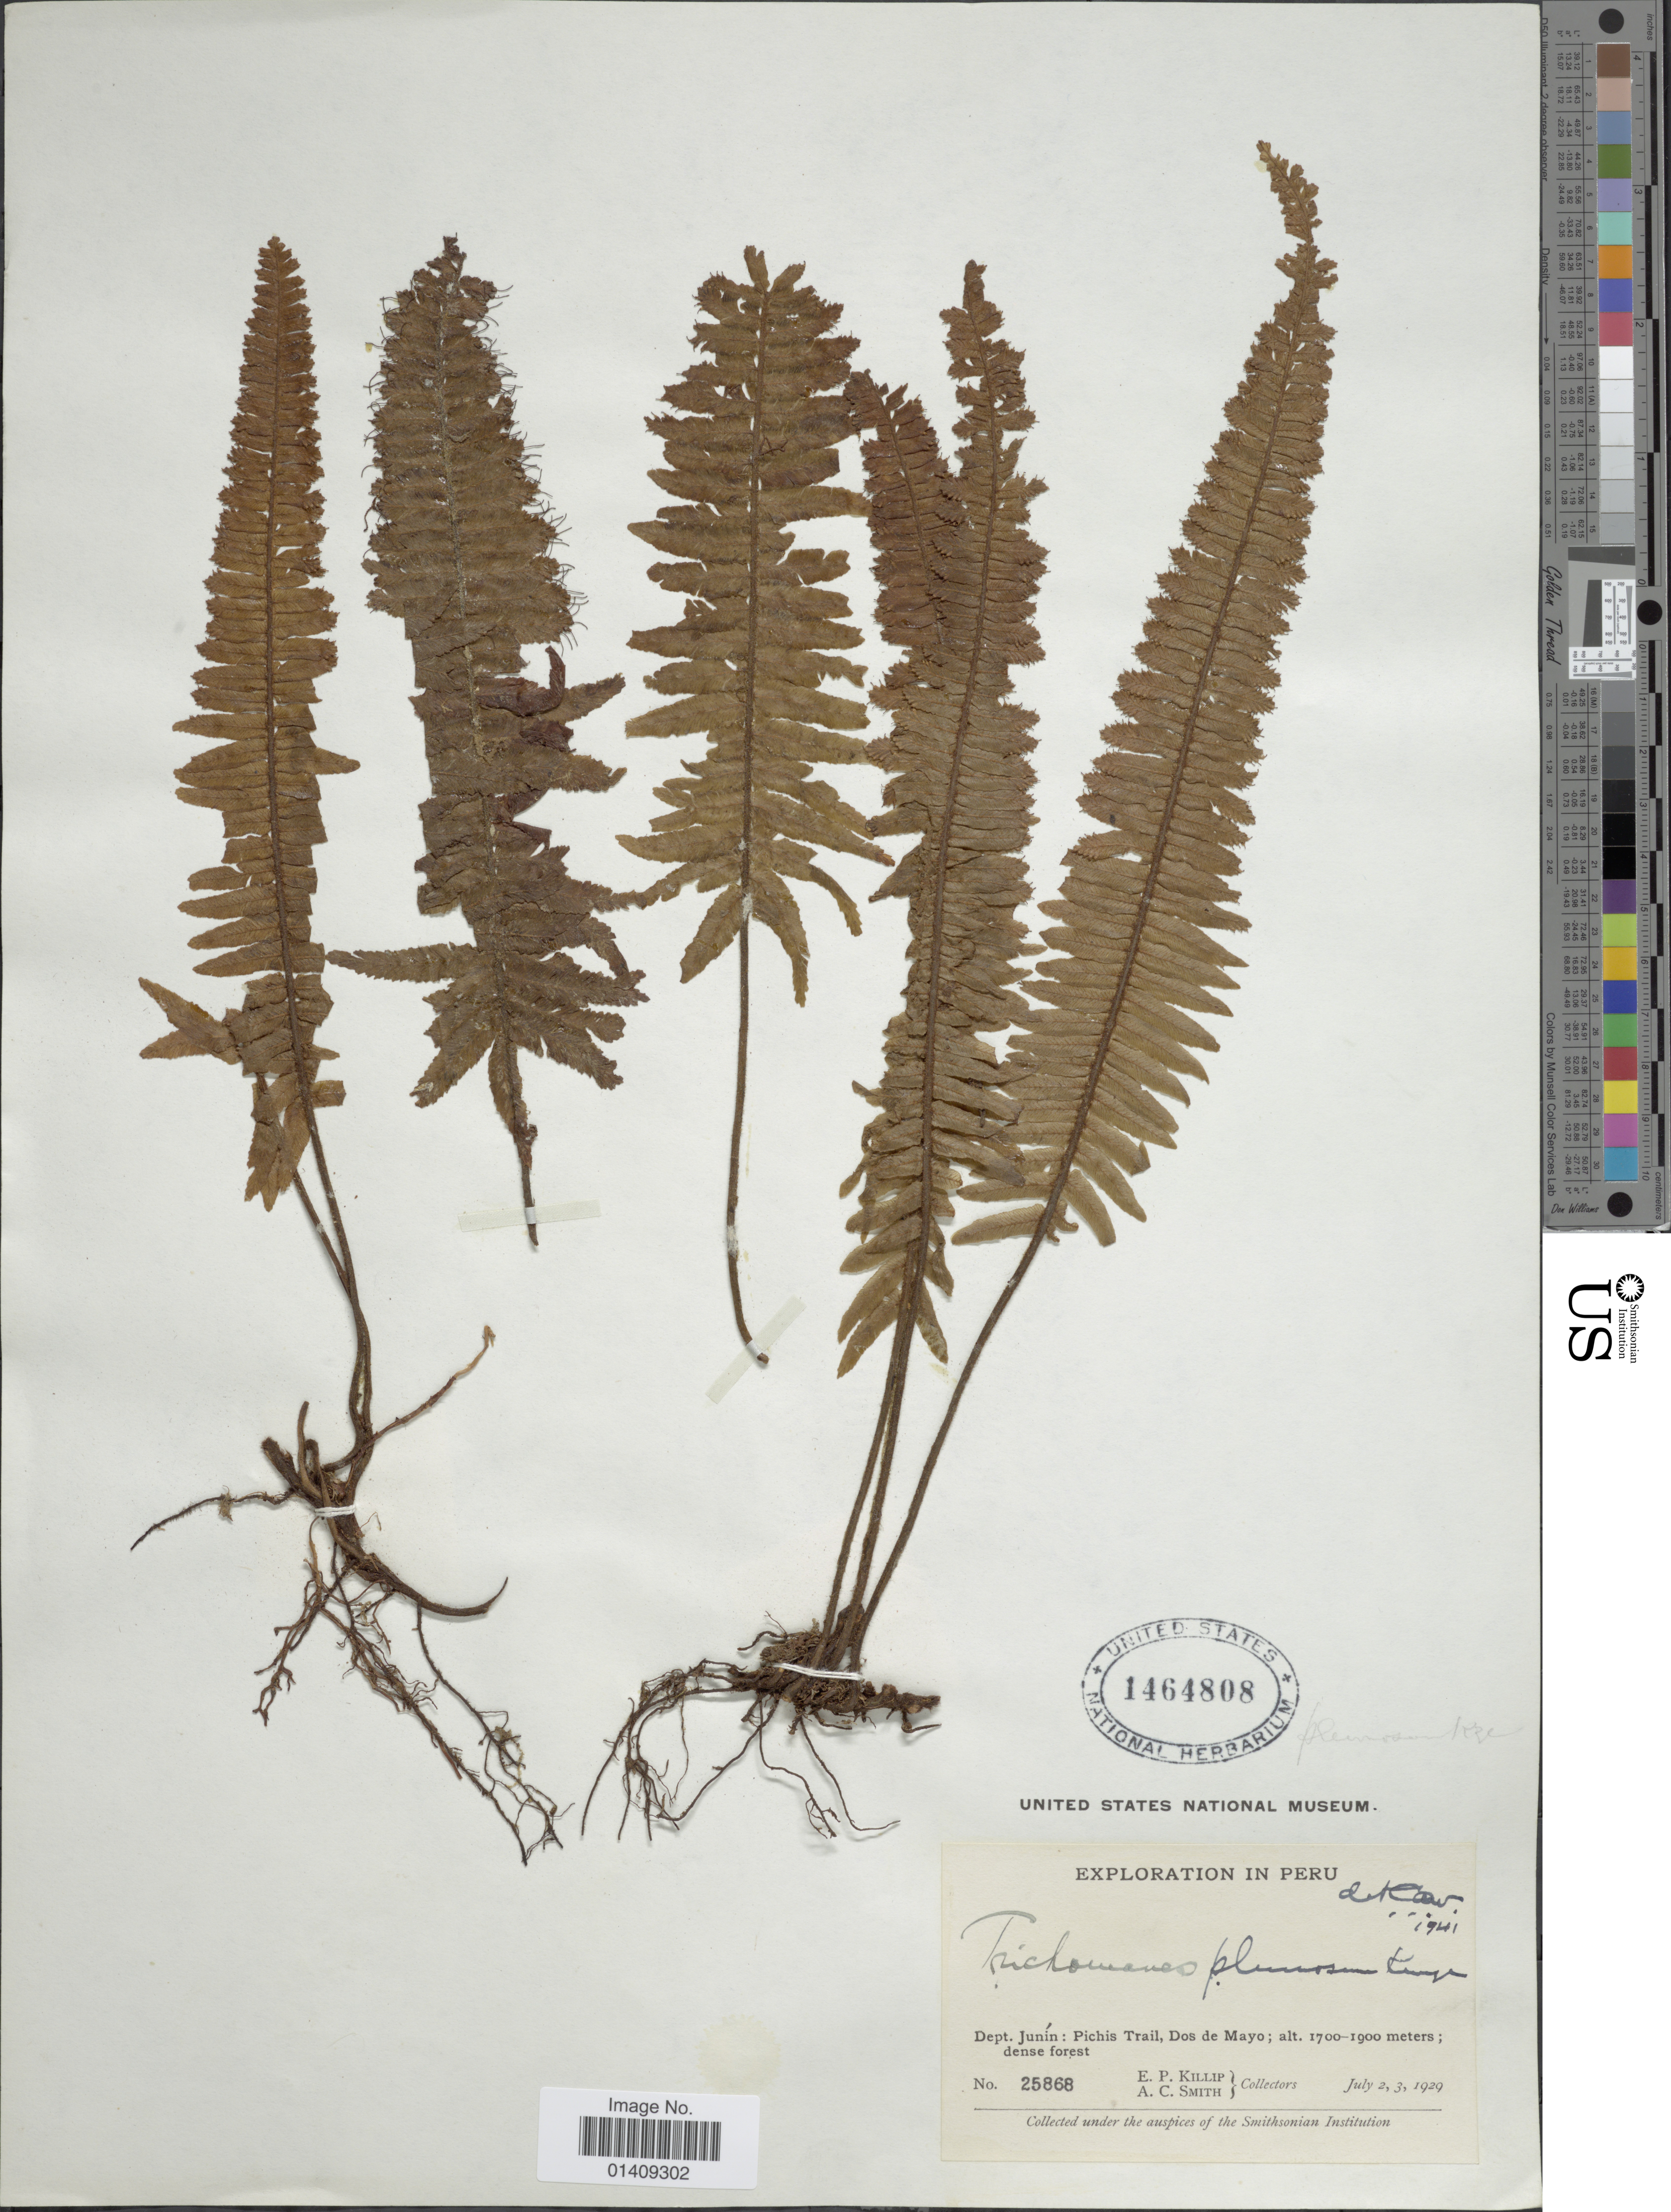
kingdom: Plantae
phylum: Tracheophyta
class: Polypodiopsida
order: Hymenophyllales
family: Hymenophyllaceae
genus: Trichomanes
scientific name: Trichomanes plumosum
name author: Kunze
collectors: E. P. Killip & A. C. Smith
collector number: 25868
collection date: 1929-07-02/1929-07-03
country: Peru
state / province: Junín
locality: Dept. Junin: Pichis Trail Dos de Mayo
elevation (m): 1700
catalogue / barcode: US 1464808